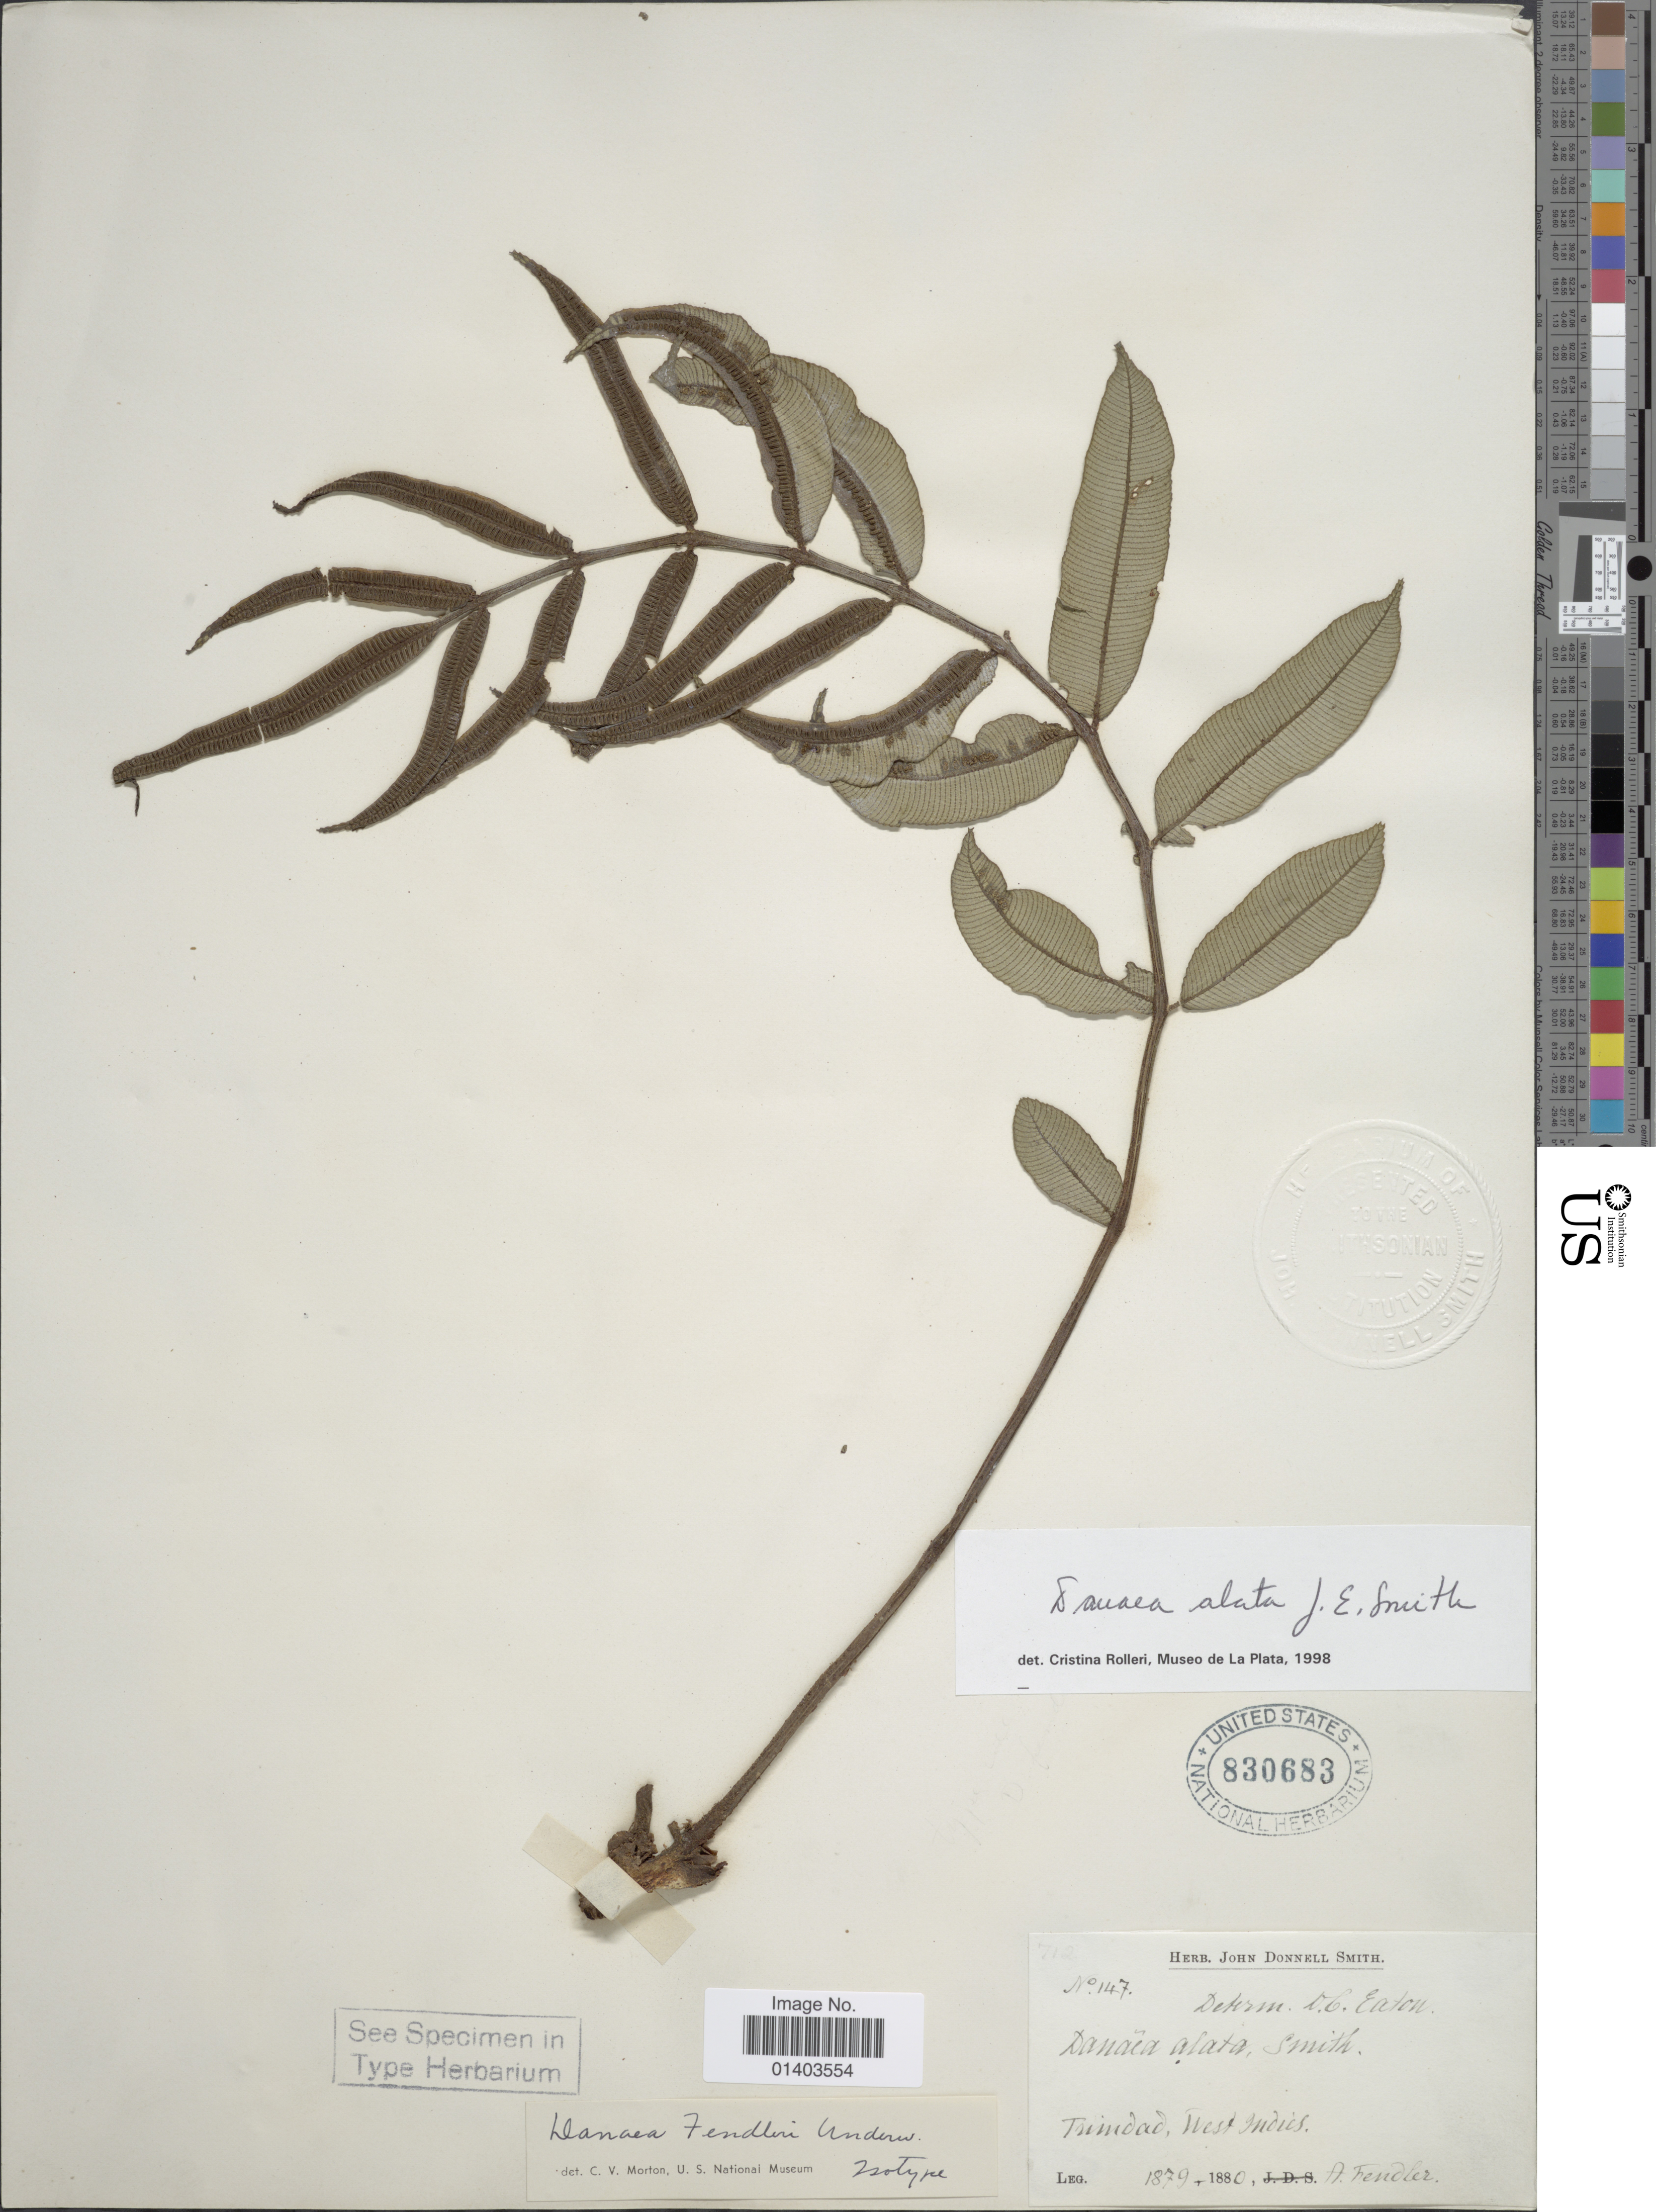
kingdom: Plantae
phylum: Tracheophyta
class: Polypodiopsida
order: Marattiales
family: Marattiaceae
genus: Danaea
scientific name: Danaea alata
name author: Sm.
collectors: A. Fendler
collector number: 147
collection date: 1879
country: Trinidad and Tobago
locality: Trinidad,West Indies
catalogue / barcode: US 830683